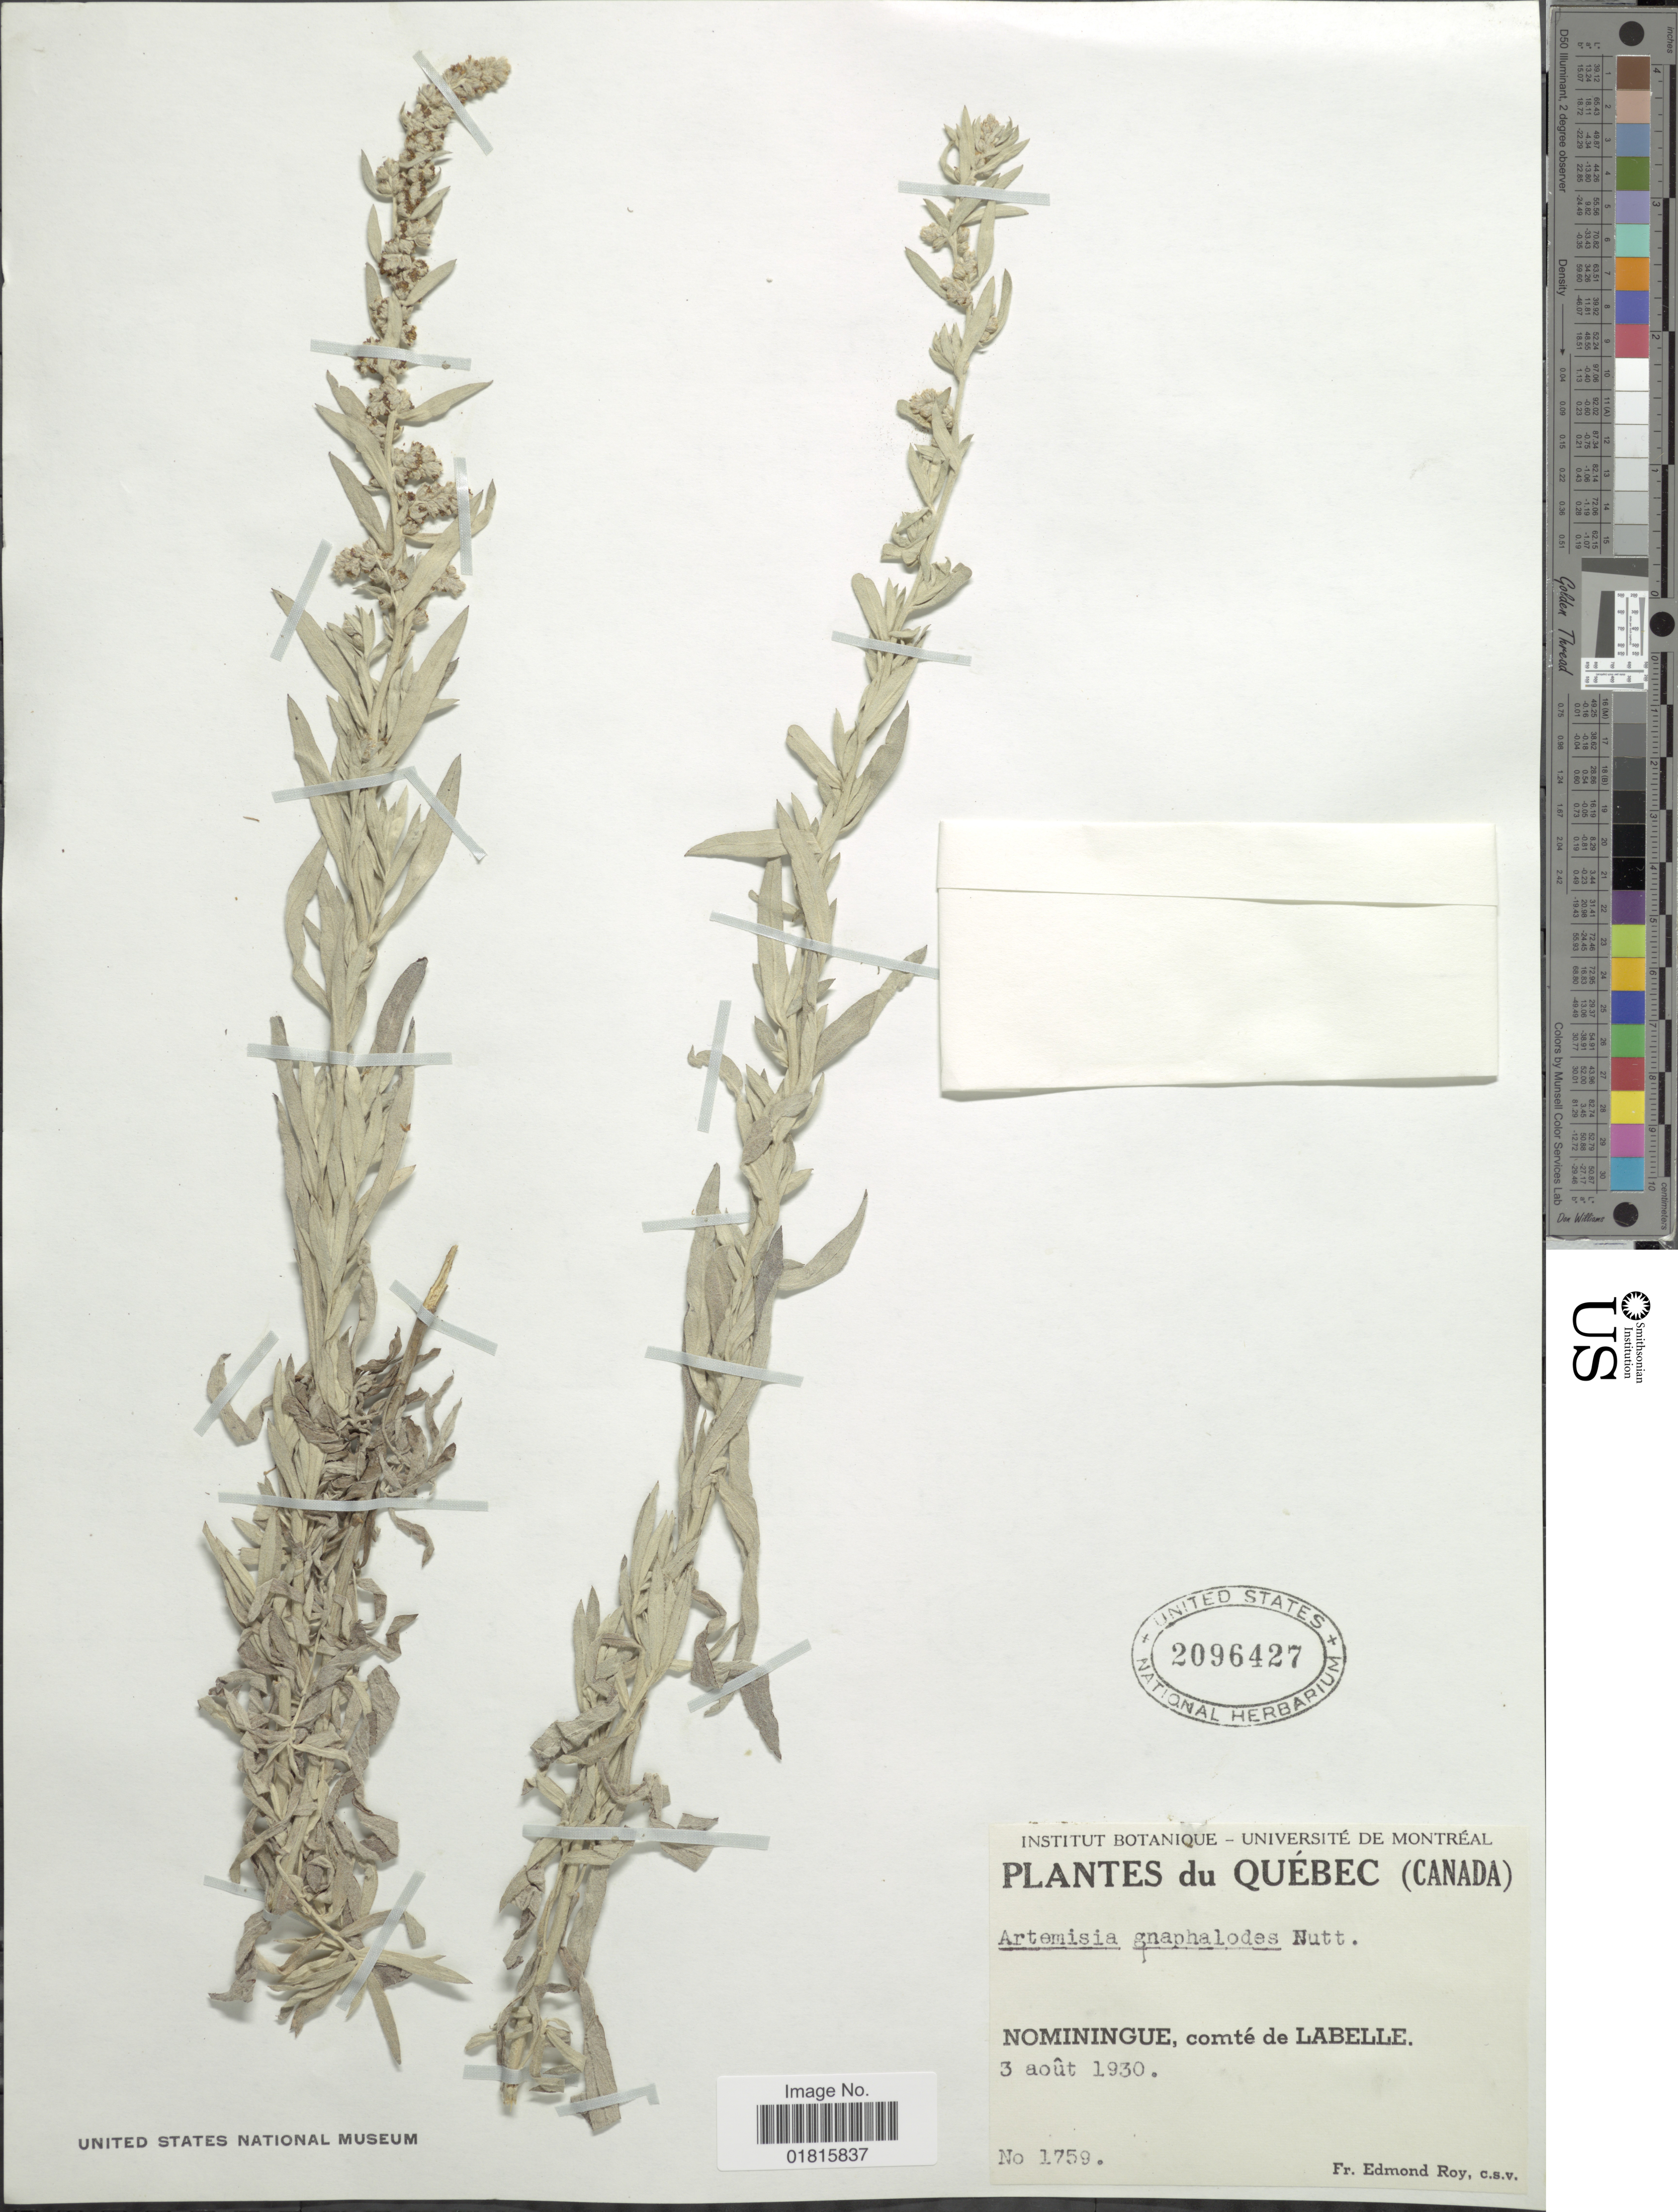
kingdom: Plantae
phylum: Tracheophyta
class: Magnoliopsida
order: Asterales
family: Asteraceae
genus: Artemisia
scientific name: Artemisia gnaphaloides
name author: Nutt.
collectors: E. Roy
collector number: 1759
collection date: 1930-08-03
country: Canada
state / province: Quebec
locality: Nominingue, comté de Labelle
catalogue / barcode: US 2096427